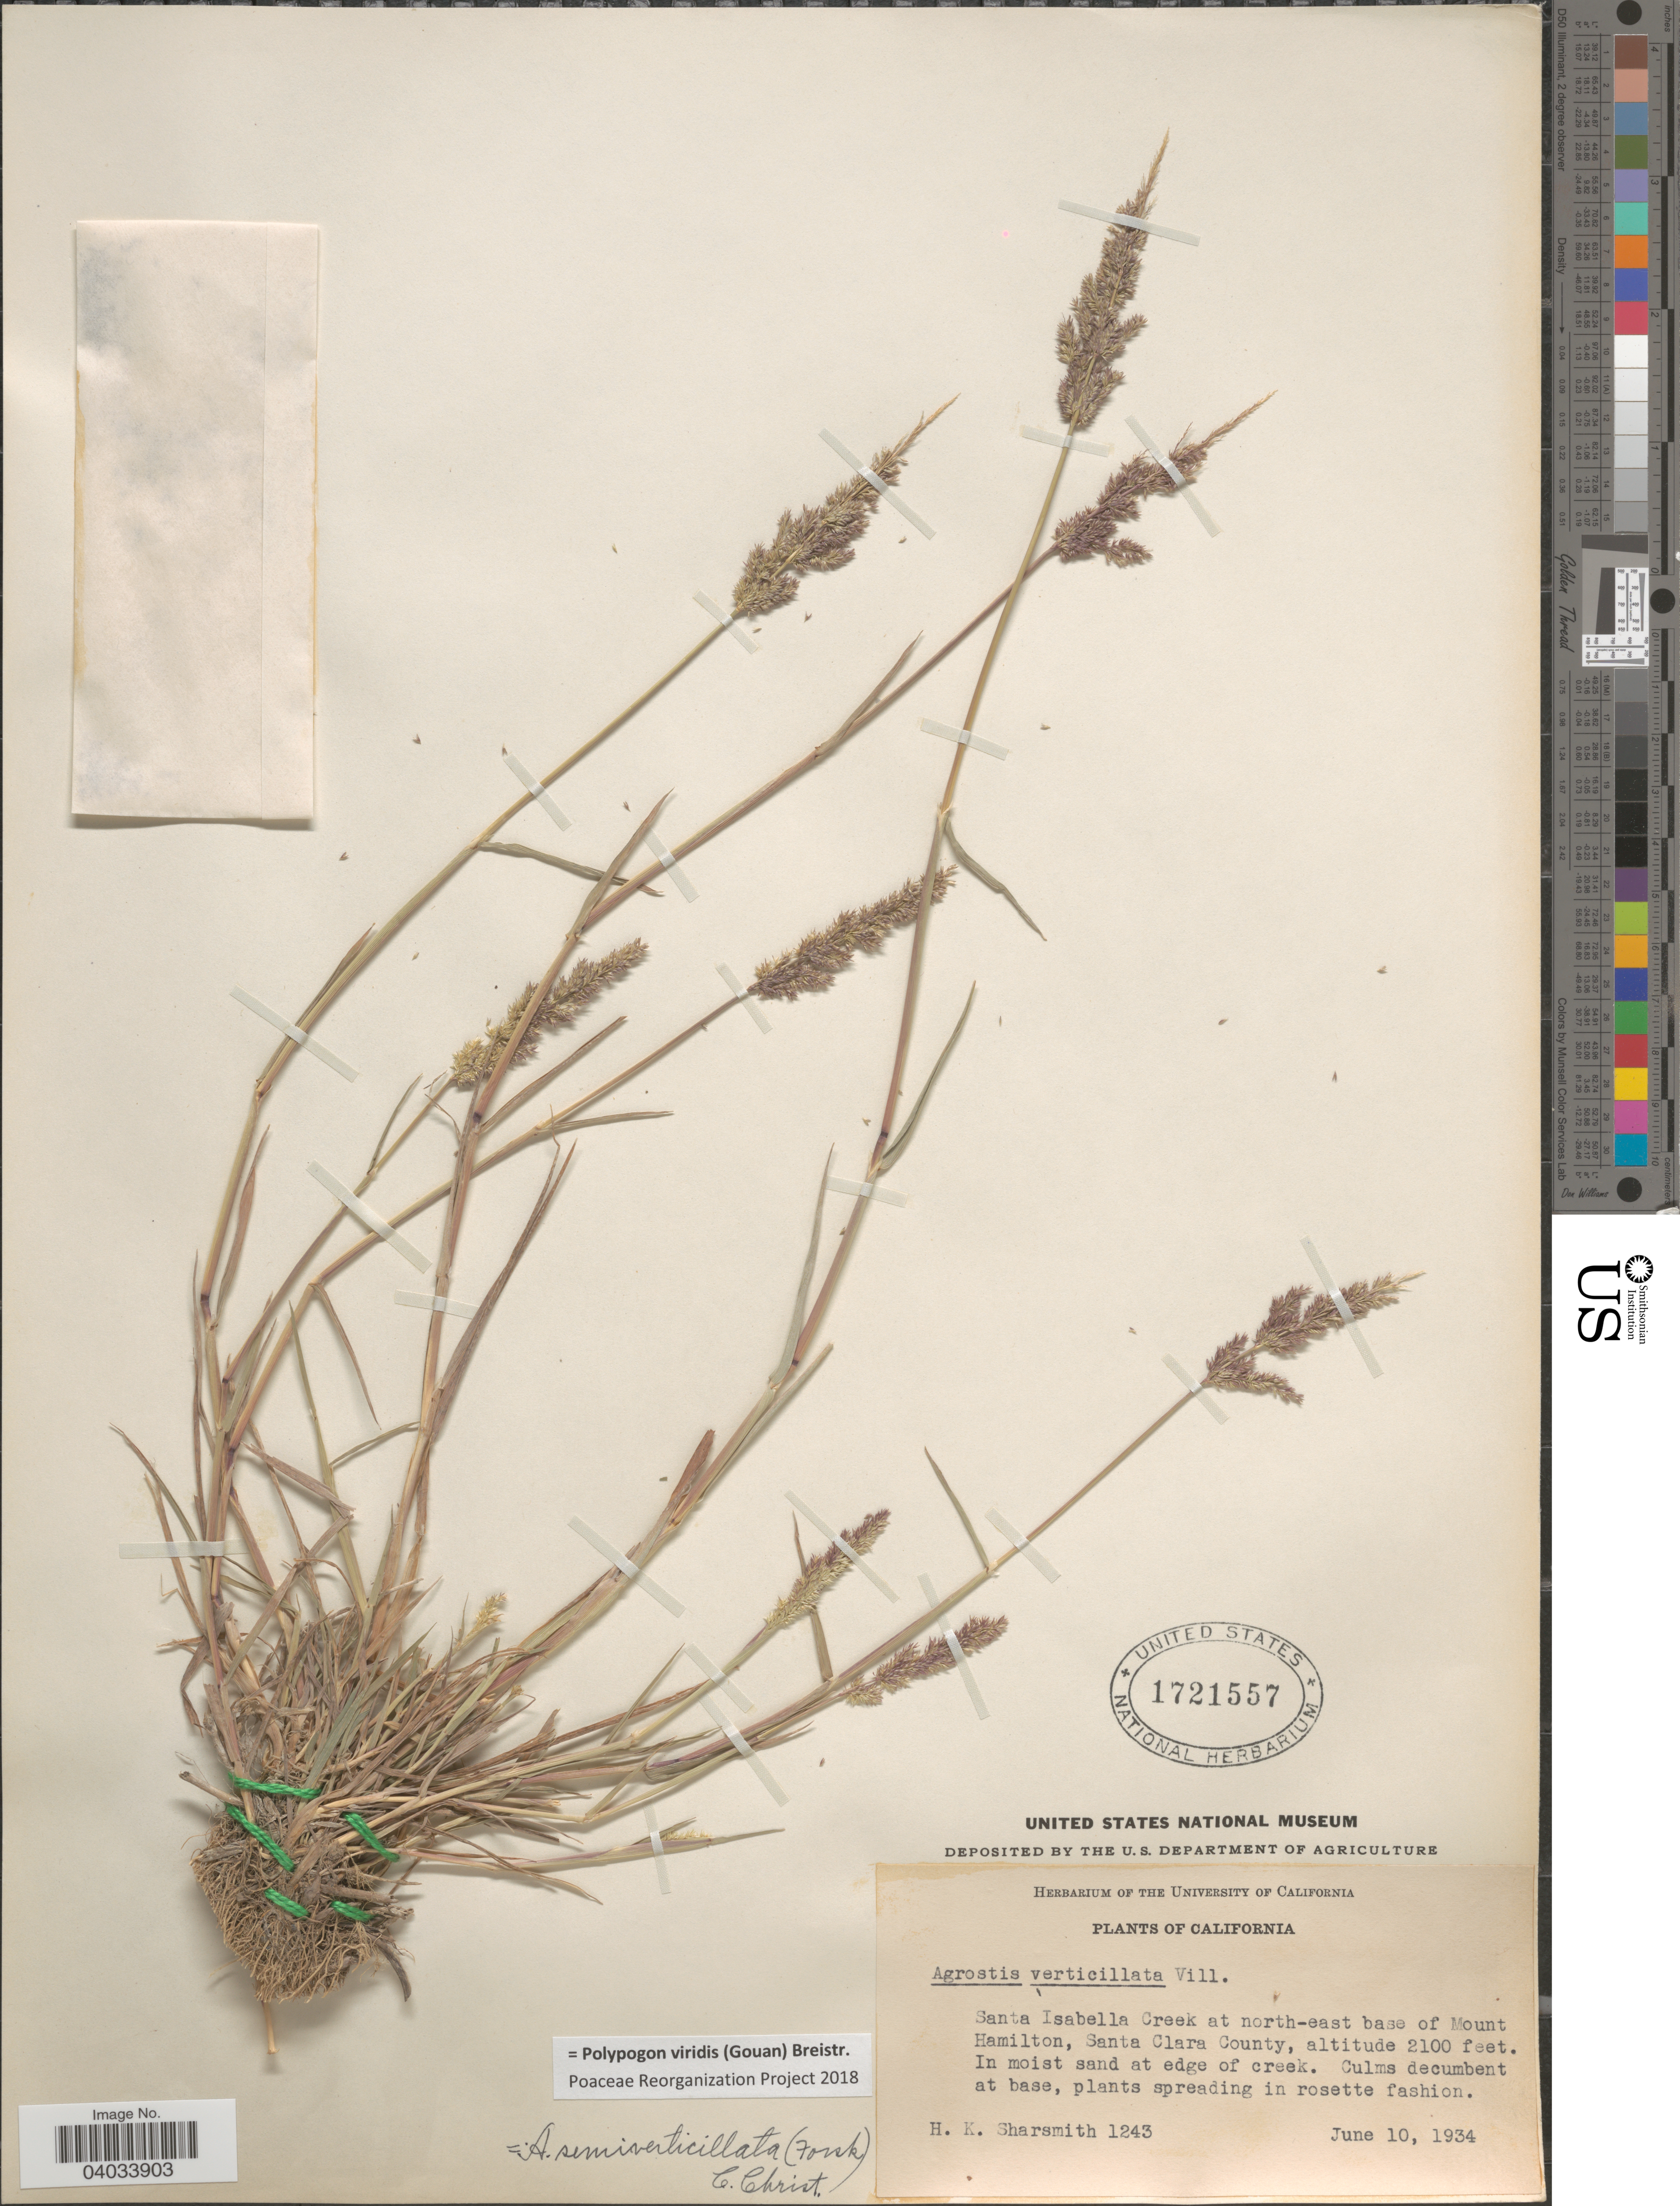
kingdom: Plantae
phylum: Tracheophyta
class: Liliopsida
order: Poales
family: Poaceae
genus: Polypogon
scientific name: Polypogon viridis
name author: (Gouan) Breistroffer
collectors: H. Sharsmith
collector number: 1243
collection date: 1934-06-10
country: United States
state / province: California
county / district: Santa Clara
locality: Santa Isabella Creek at north-east base of Mount Hamilton, Santa Clara County.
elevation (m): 640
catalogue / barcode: US 1721557